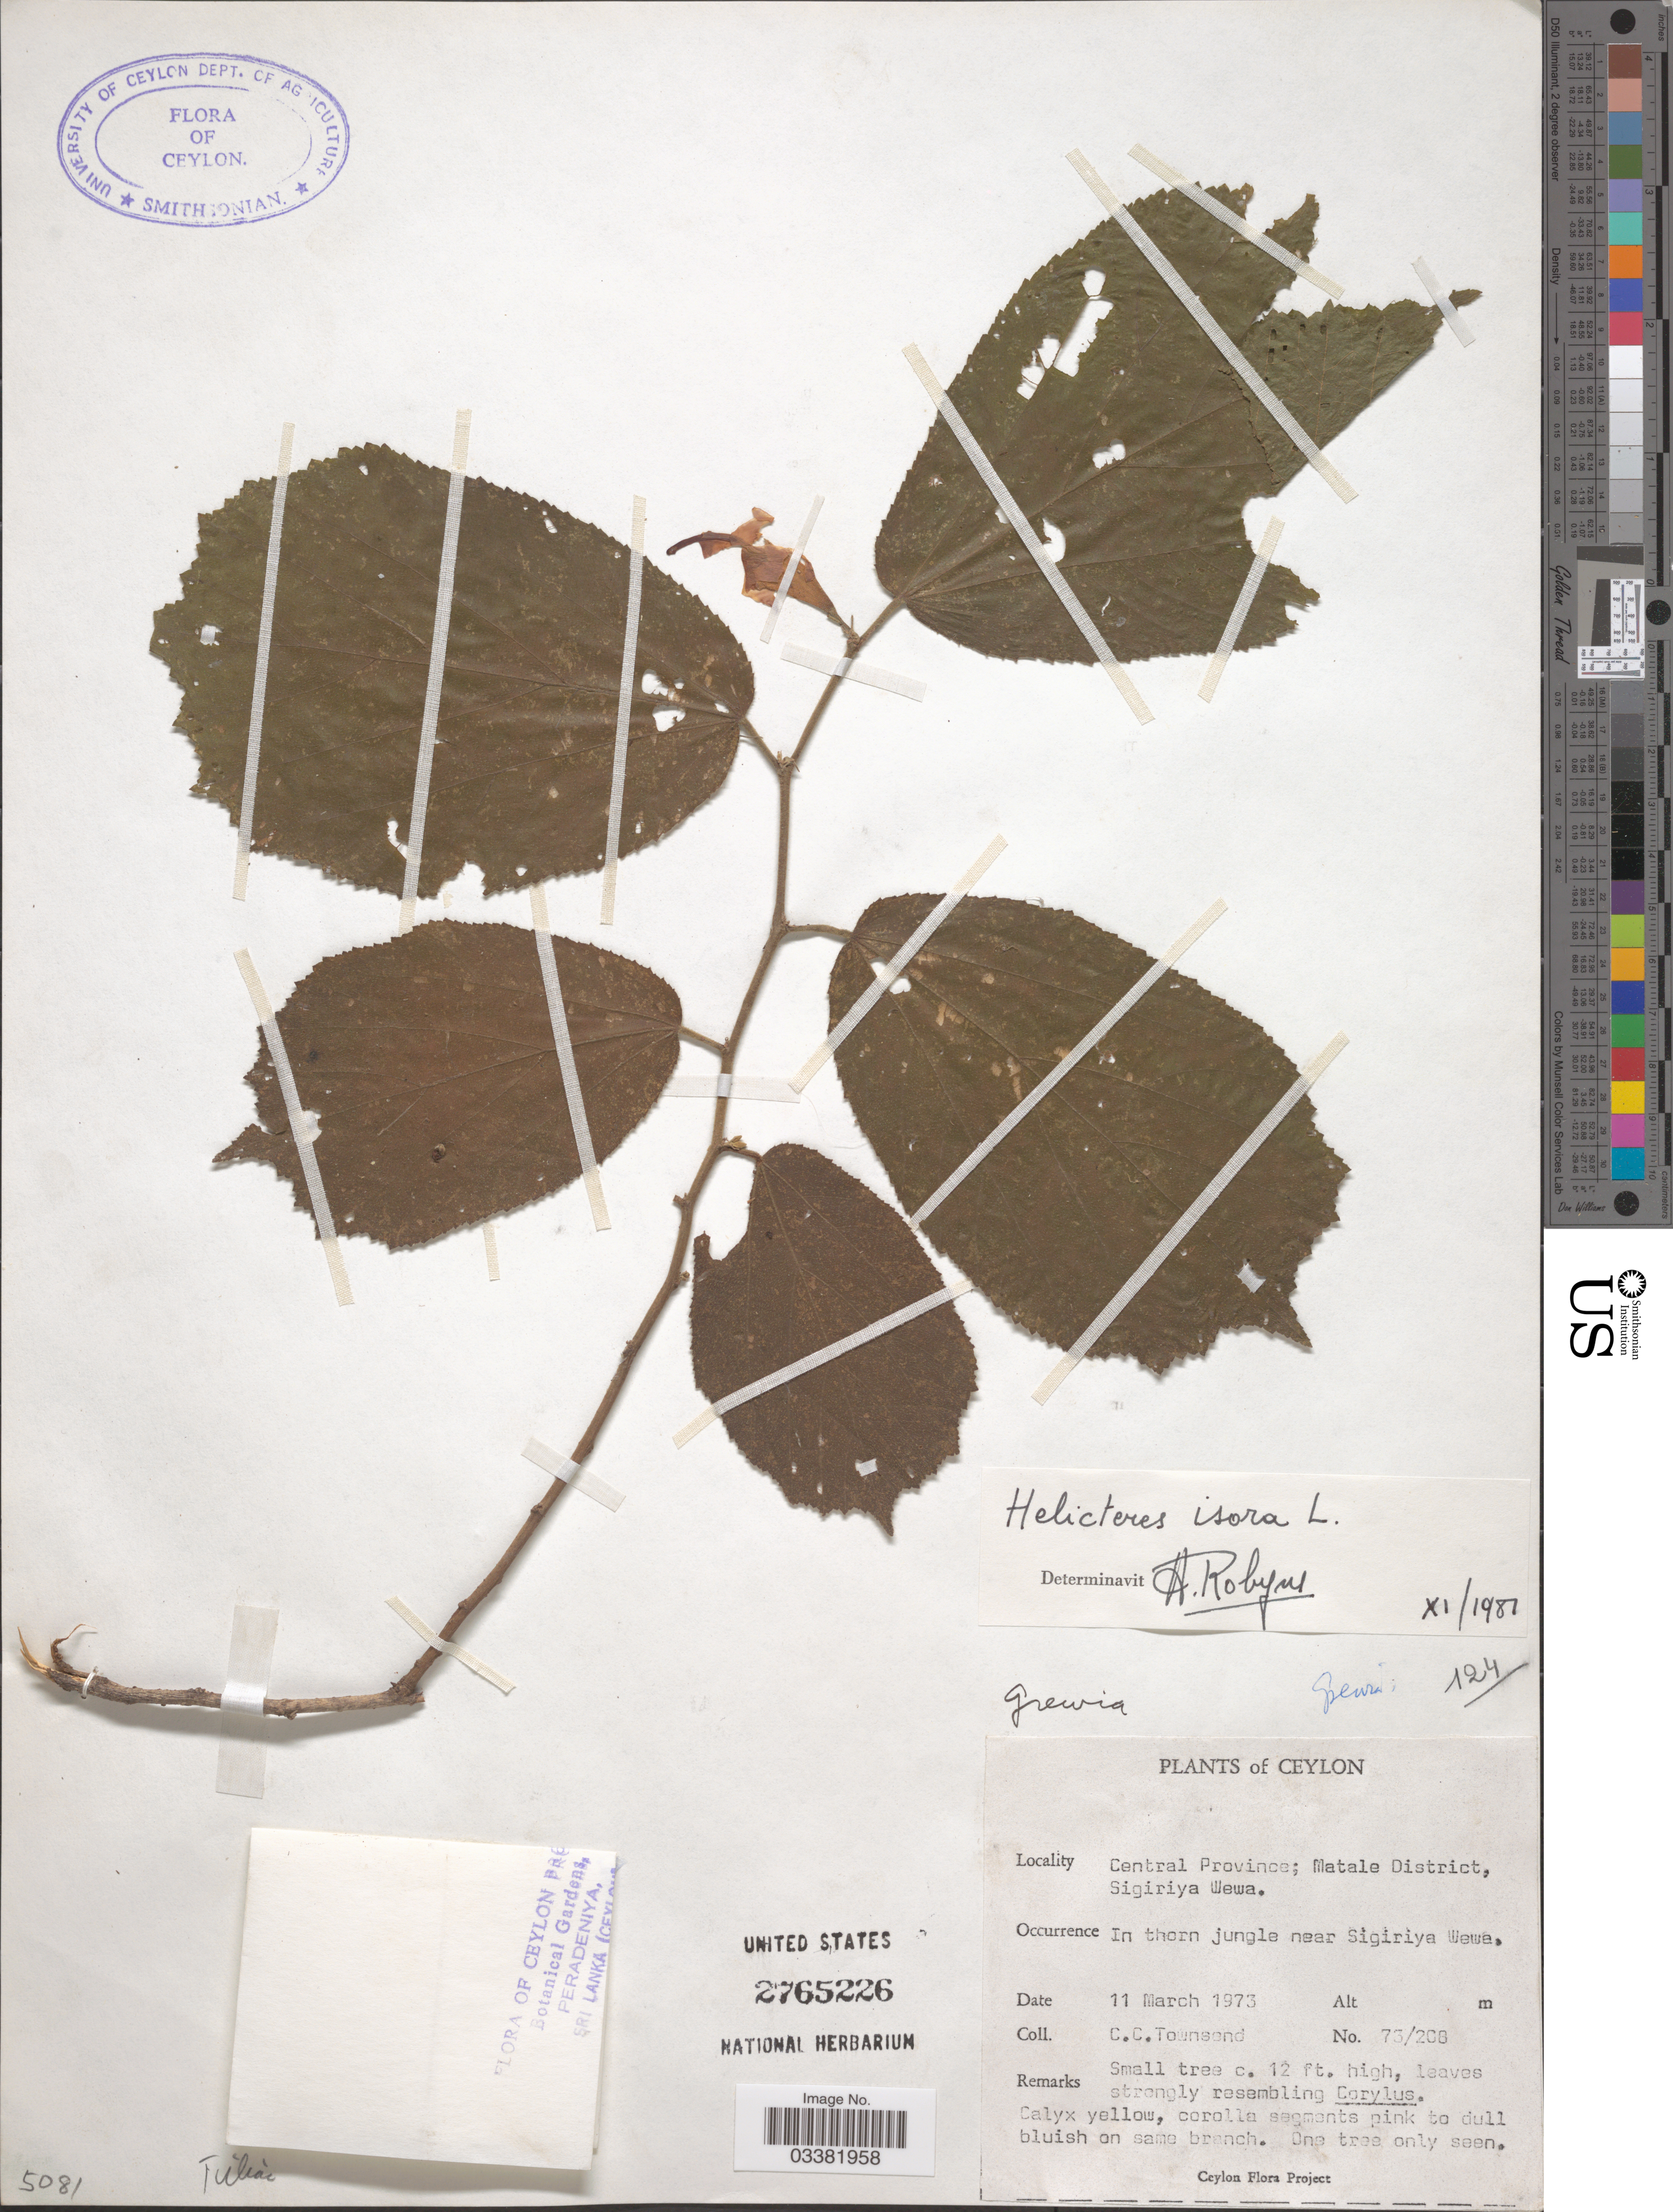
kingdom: Plantae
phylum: Tracheophyta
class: Magnoliopsida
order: Malvales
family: Malvaceae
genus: Helicteres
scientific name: Helicteres isora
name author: L.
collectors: C. C. Townsend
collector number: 73/208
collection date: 1973-03-11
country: Sri Lanka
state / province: Central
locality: Ceylon. Matale District, Sigiriya Wewa. In thorn jungle near Sigiriya Wewa.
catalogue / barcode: US 2765226